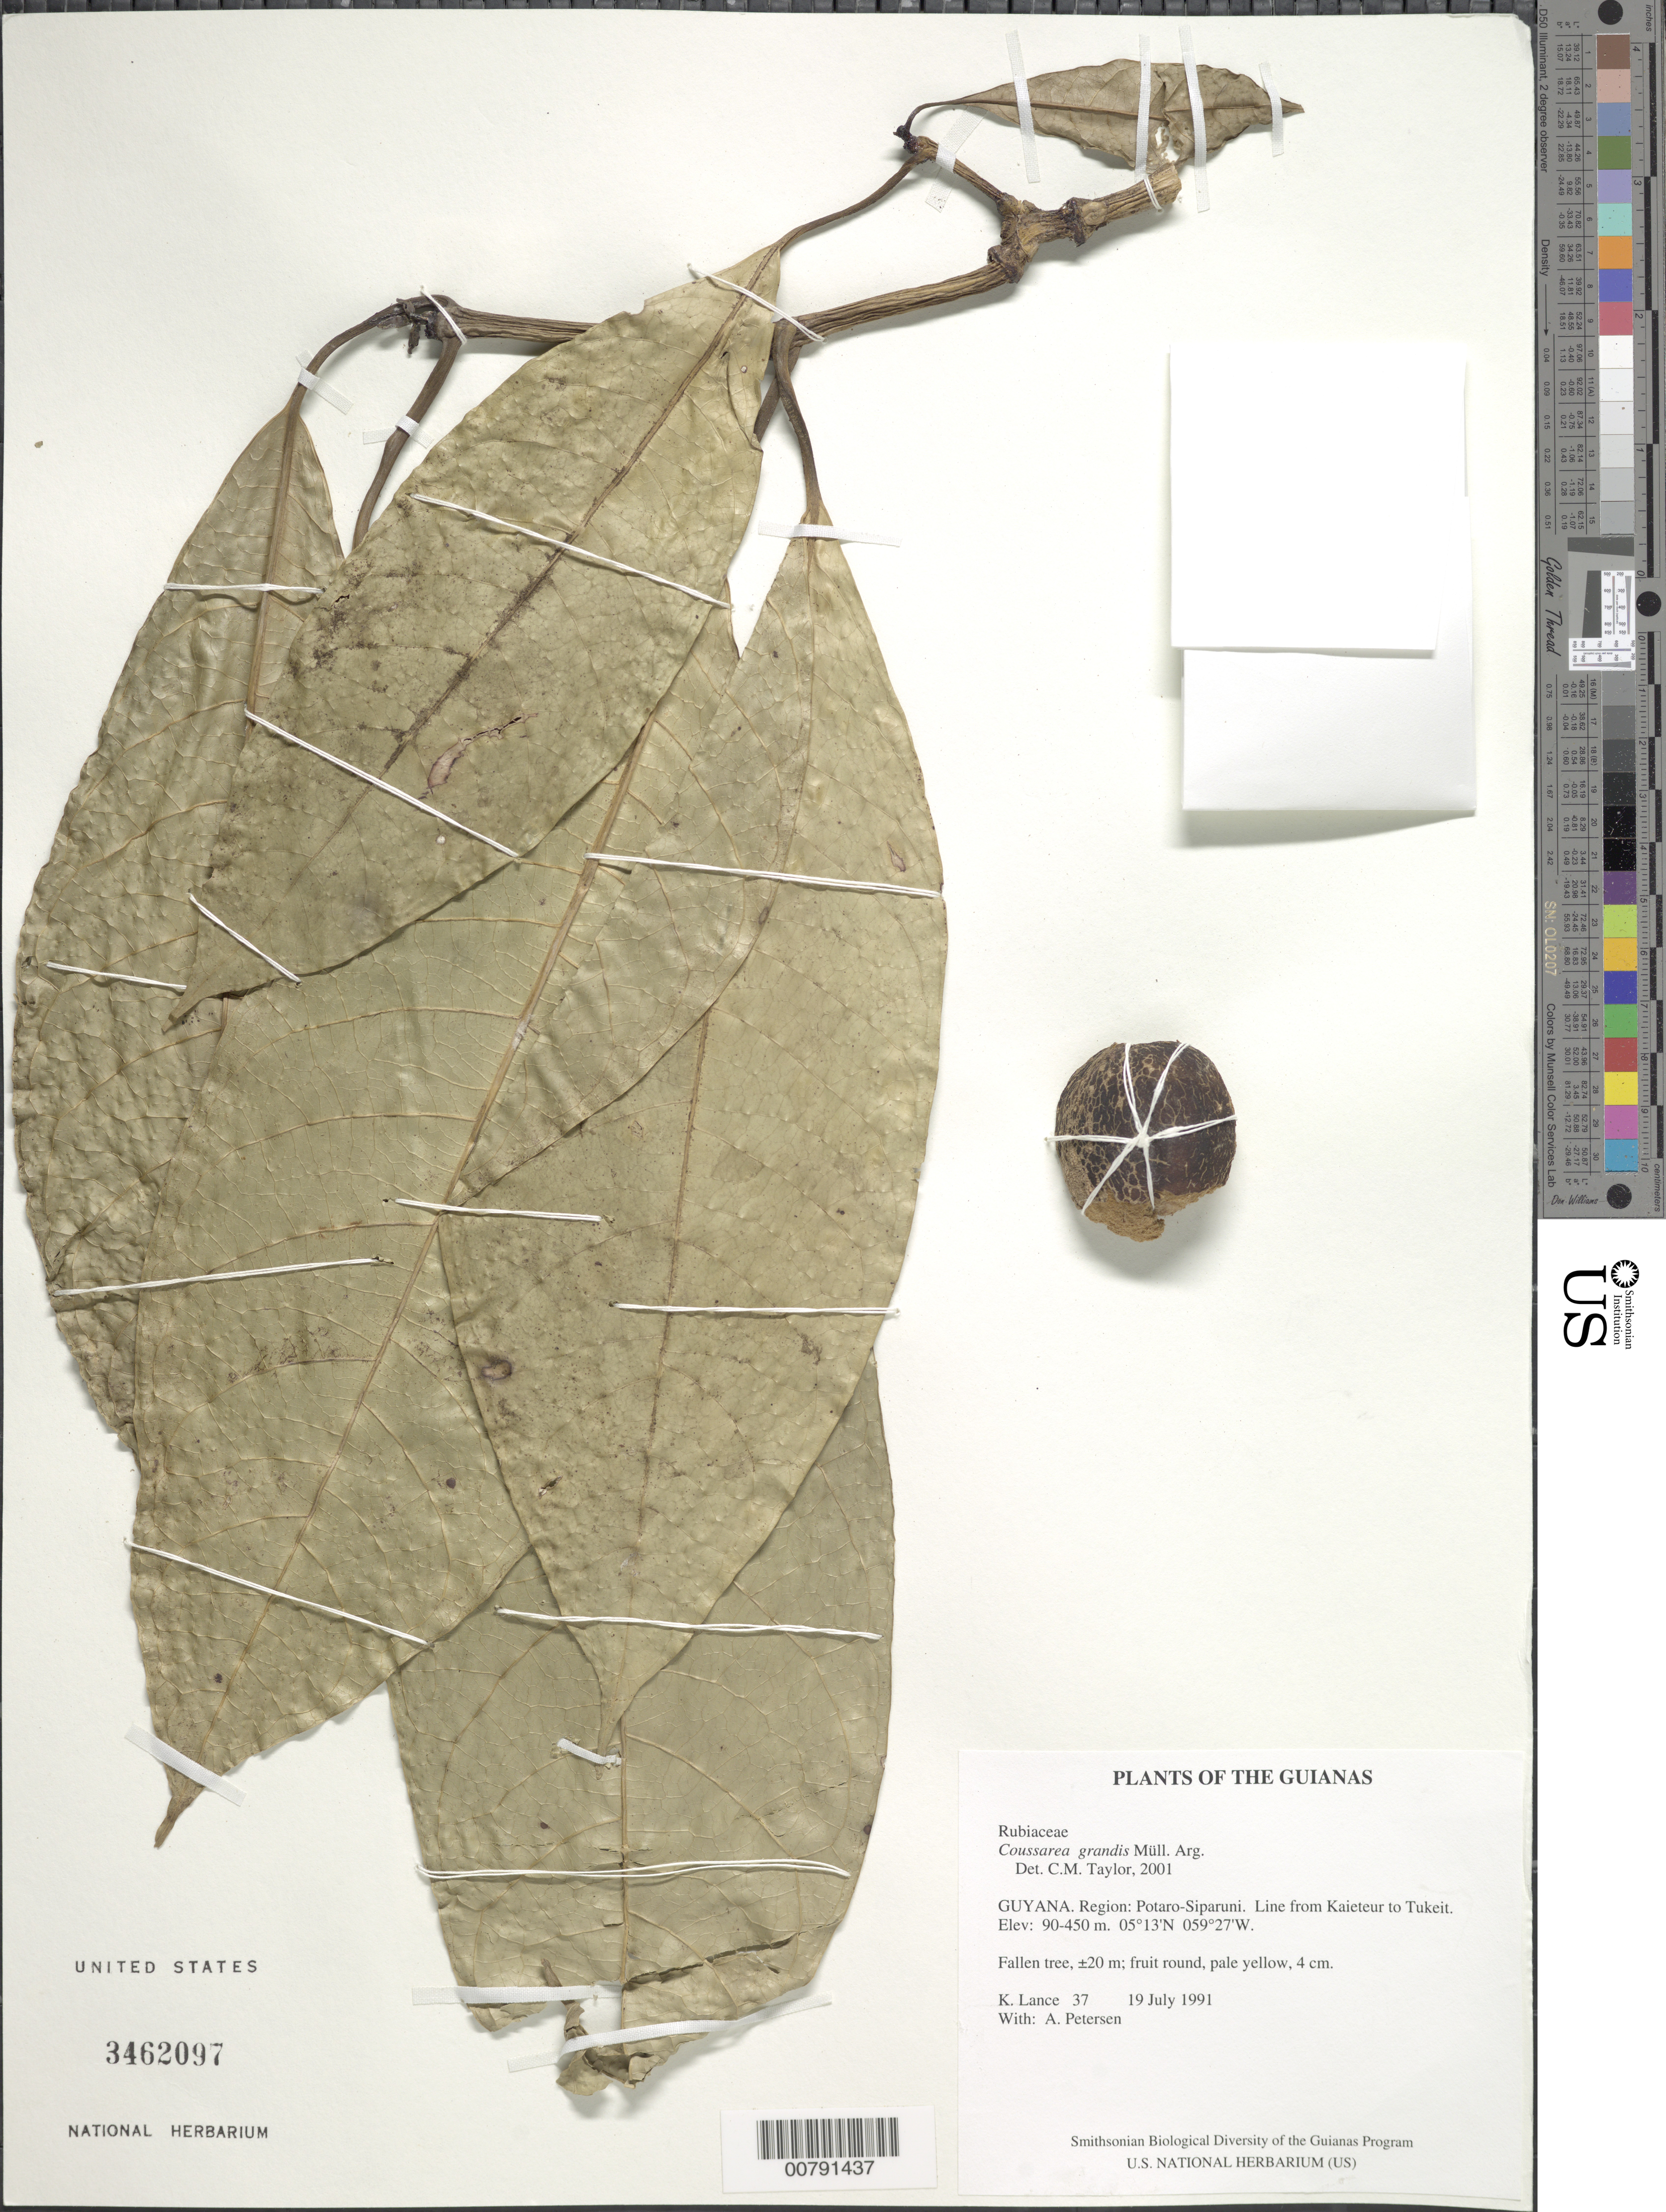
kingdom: Plantae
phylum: Tracheophyta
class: Magnoliopsida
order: Gentianales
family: Rubiaceae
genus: Coussarea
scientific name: Coussarea grandis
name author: Müll. Arg.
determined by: Taylor, Charlotte M.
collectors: K. Lance & A. Petersen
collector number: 37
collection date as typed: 19 July 1991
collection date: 1991-07-19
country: Guyana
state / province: Potaro-Siparuni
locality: Line from Kaieteur to Tukeit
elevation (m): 90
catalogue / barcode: US 3462097